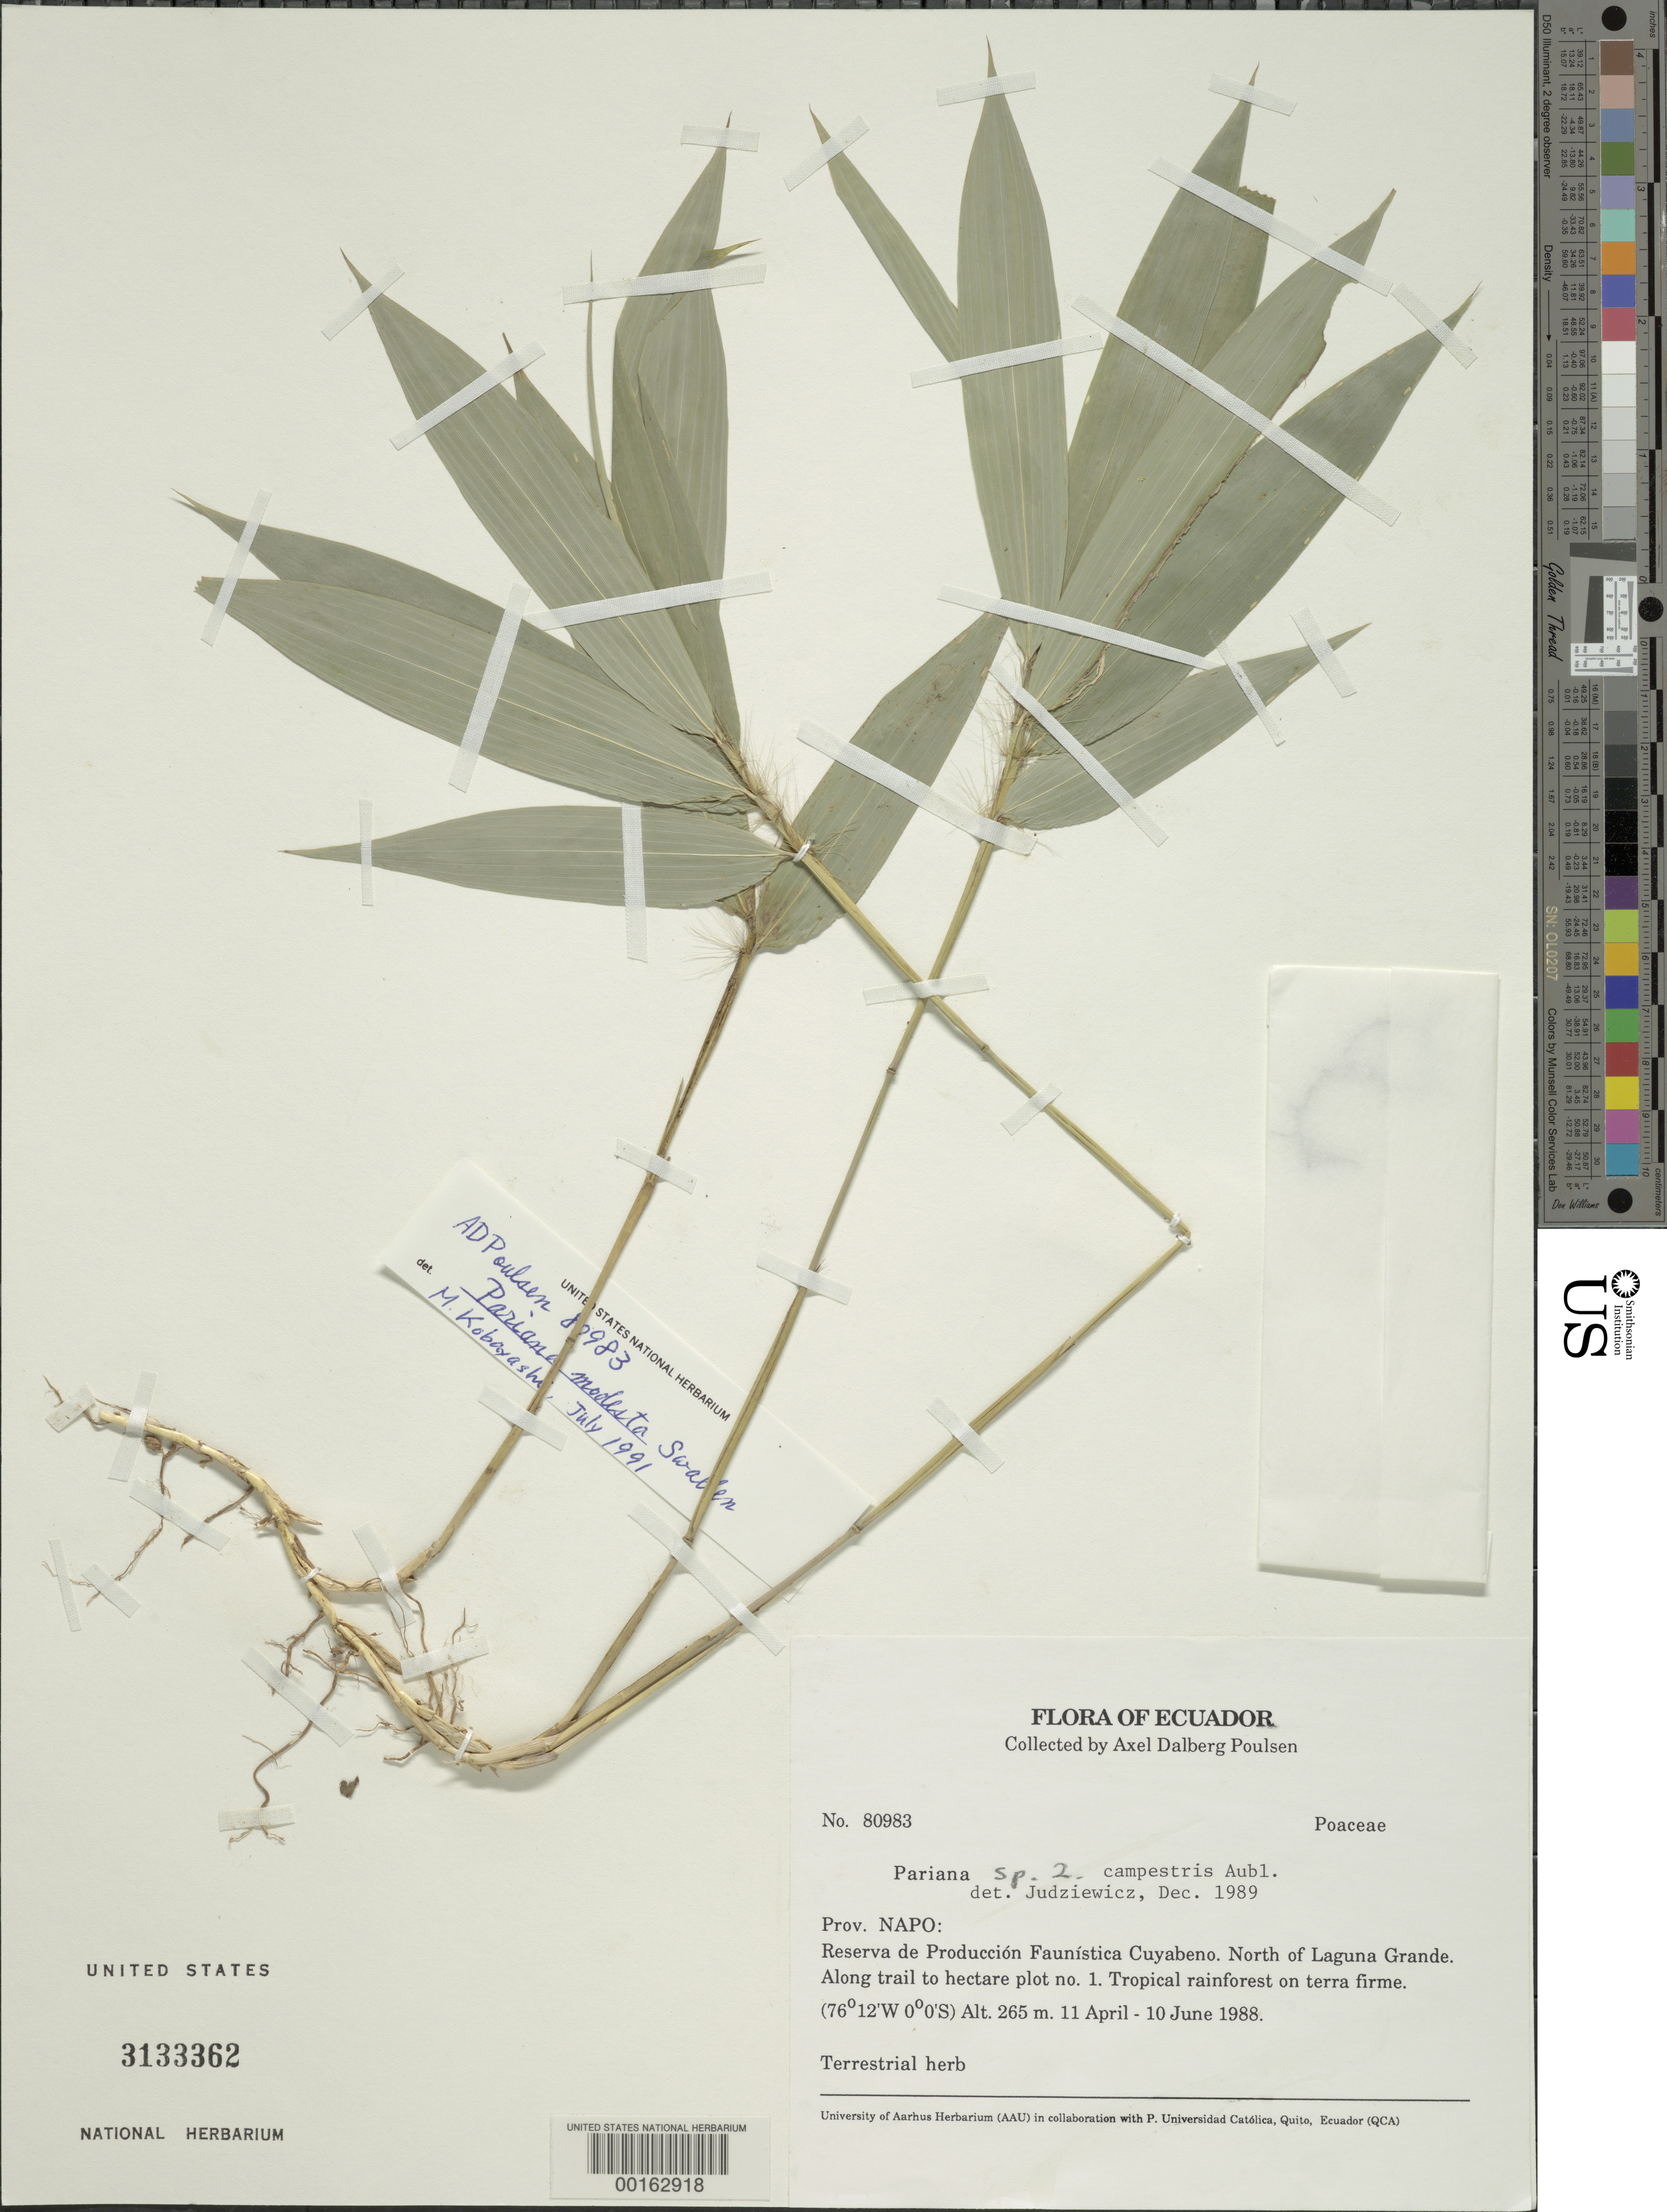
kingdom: Plantae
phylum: Tracheophyta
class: Liliopsida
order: Poales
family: Poaceae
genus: Pariana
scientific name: Pariana campestris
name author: Aubl.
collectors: A. Poulsen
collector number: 80983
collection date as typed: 11 Apr 1988 to 10 Jun 1988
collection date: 1988-04-11/1988-06-10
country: Ecuador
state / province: Napo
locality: N of Laguna Grande, Reserva de produccion faunistica cuyabeno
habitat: Tropical rainforest on terra firme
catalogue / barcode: US 3133362